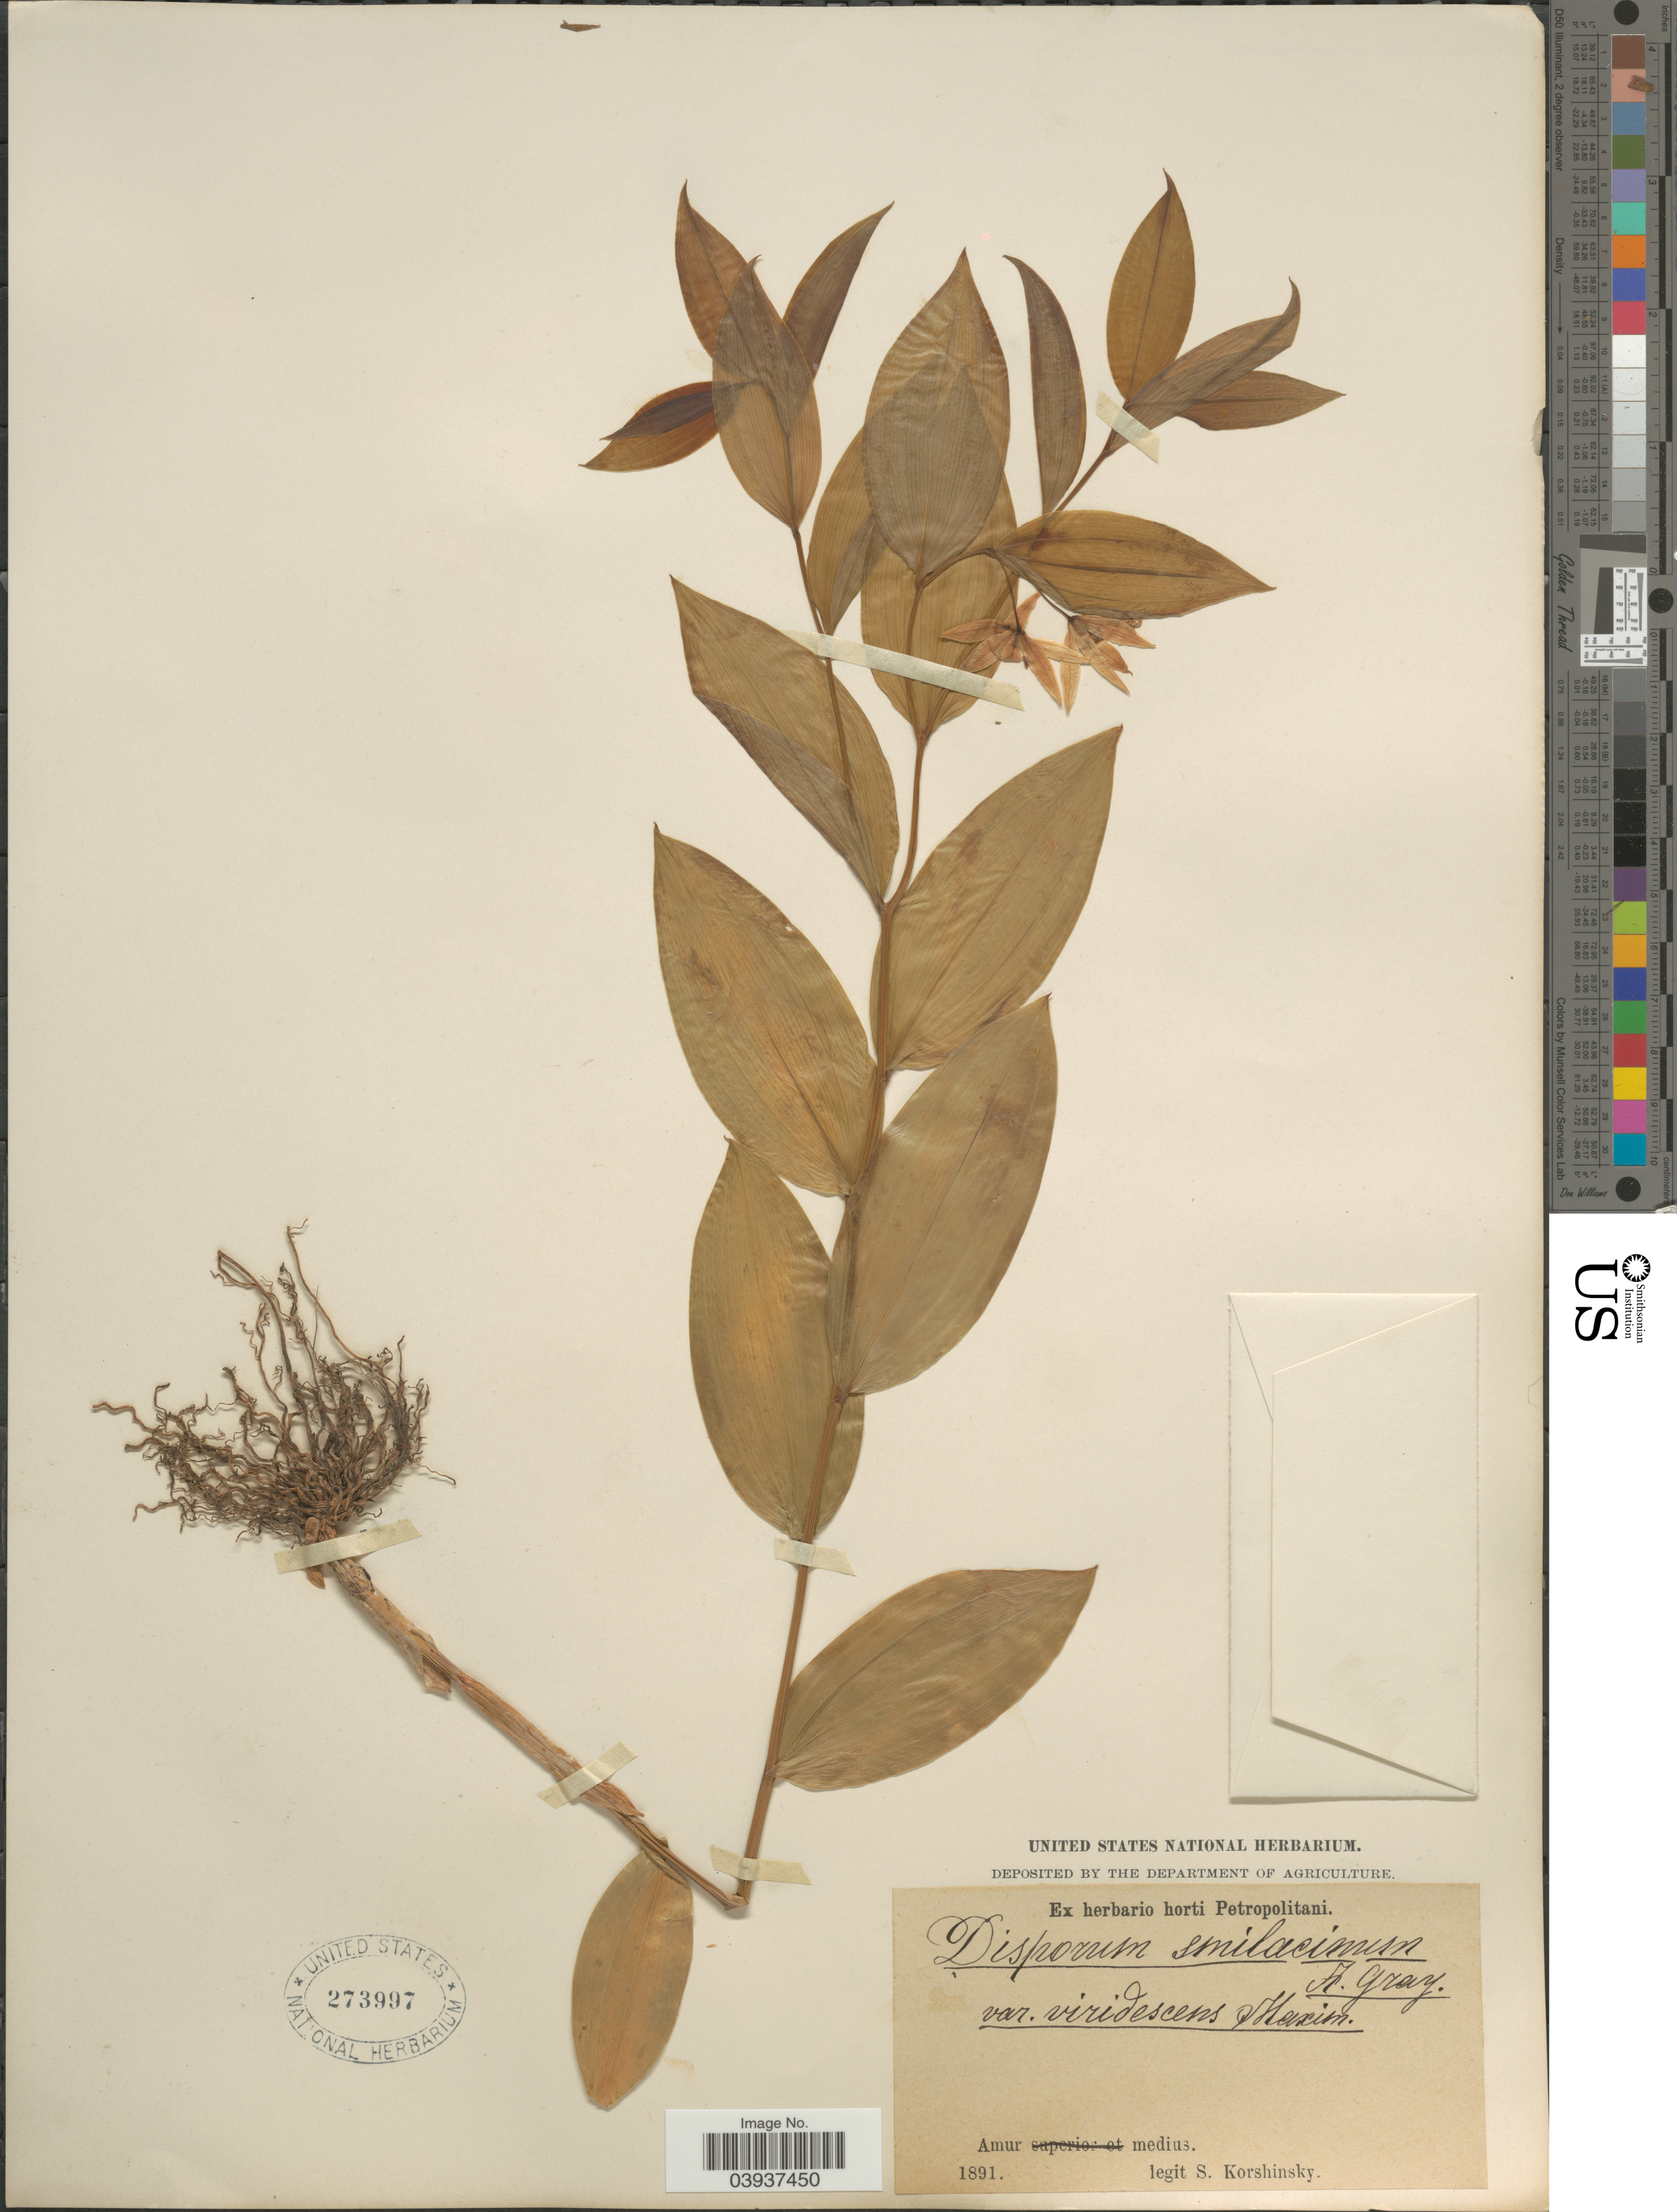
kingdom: Plantae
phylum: Tracheophyta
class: Liliopsida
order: Liliales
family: Colchicaceae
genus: Disporum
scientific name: Disporum smilacinum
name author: A. Gray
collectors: S. I. Korshinsky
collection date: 1891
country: Russian Federation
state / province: Amur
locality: Amur medius.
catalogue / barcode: US 273997